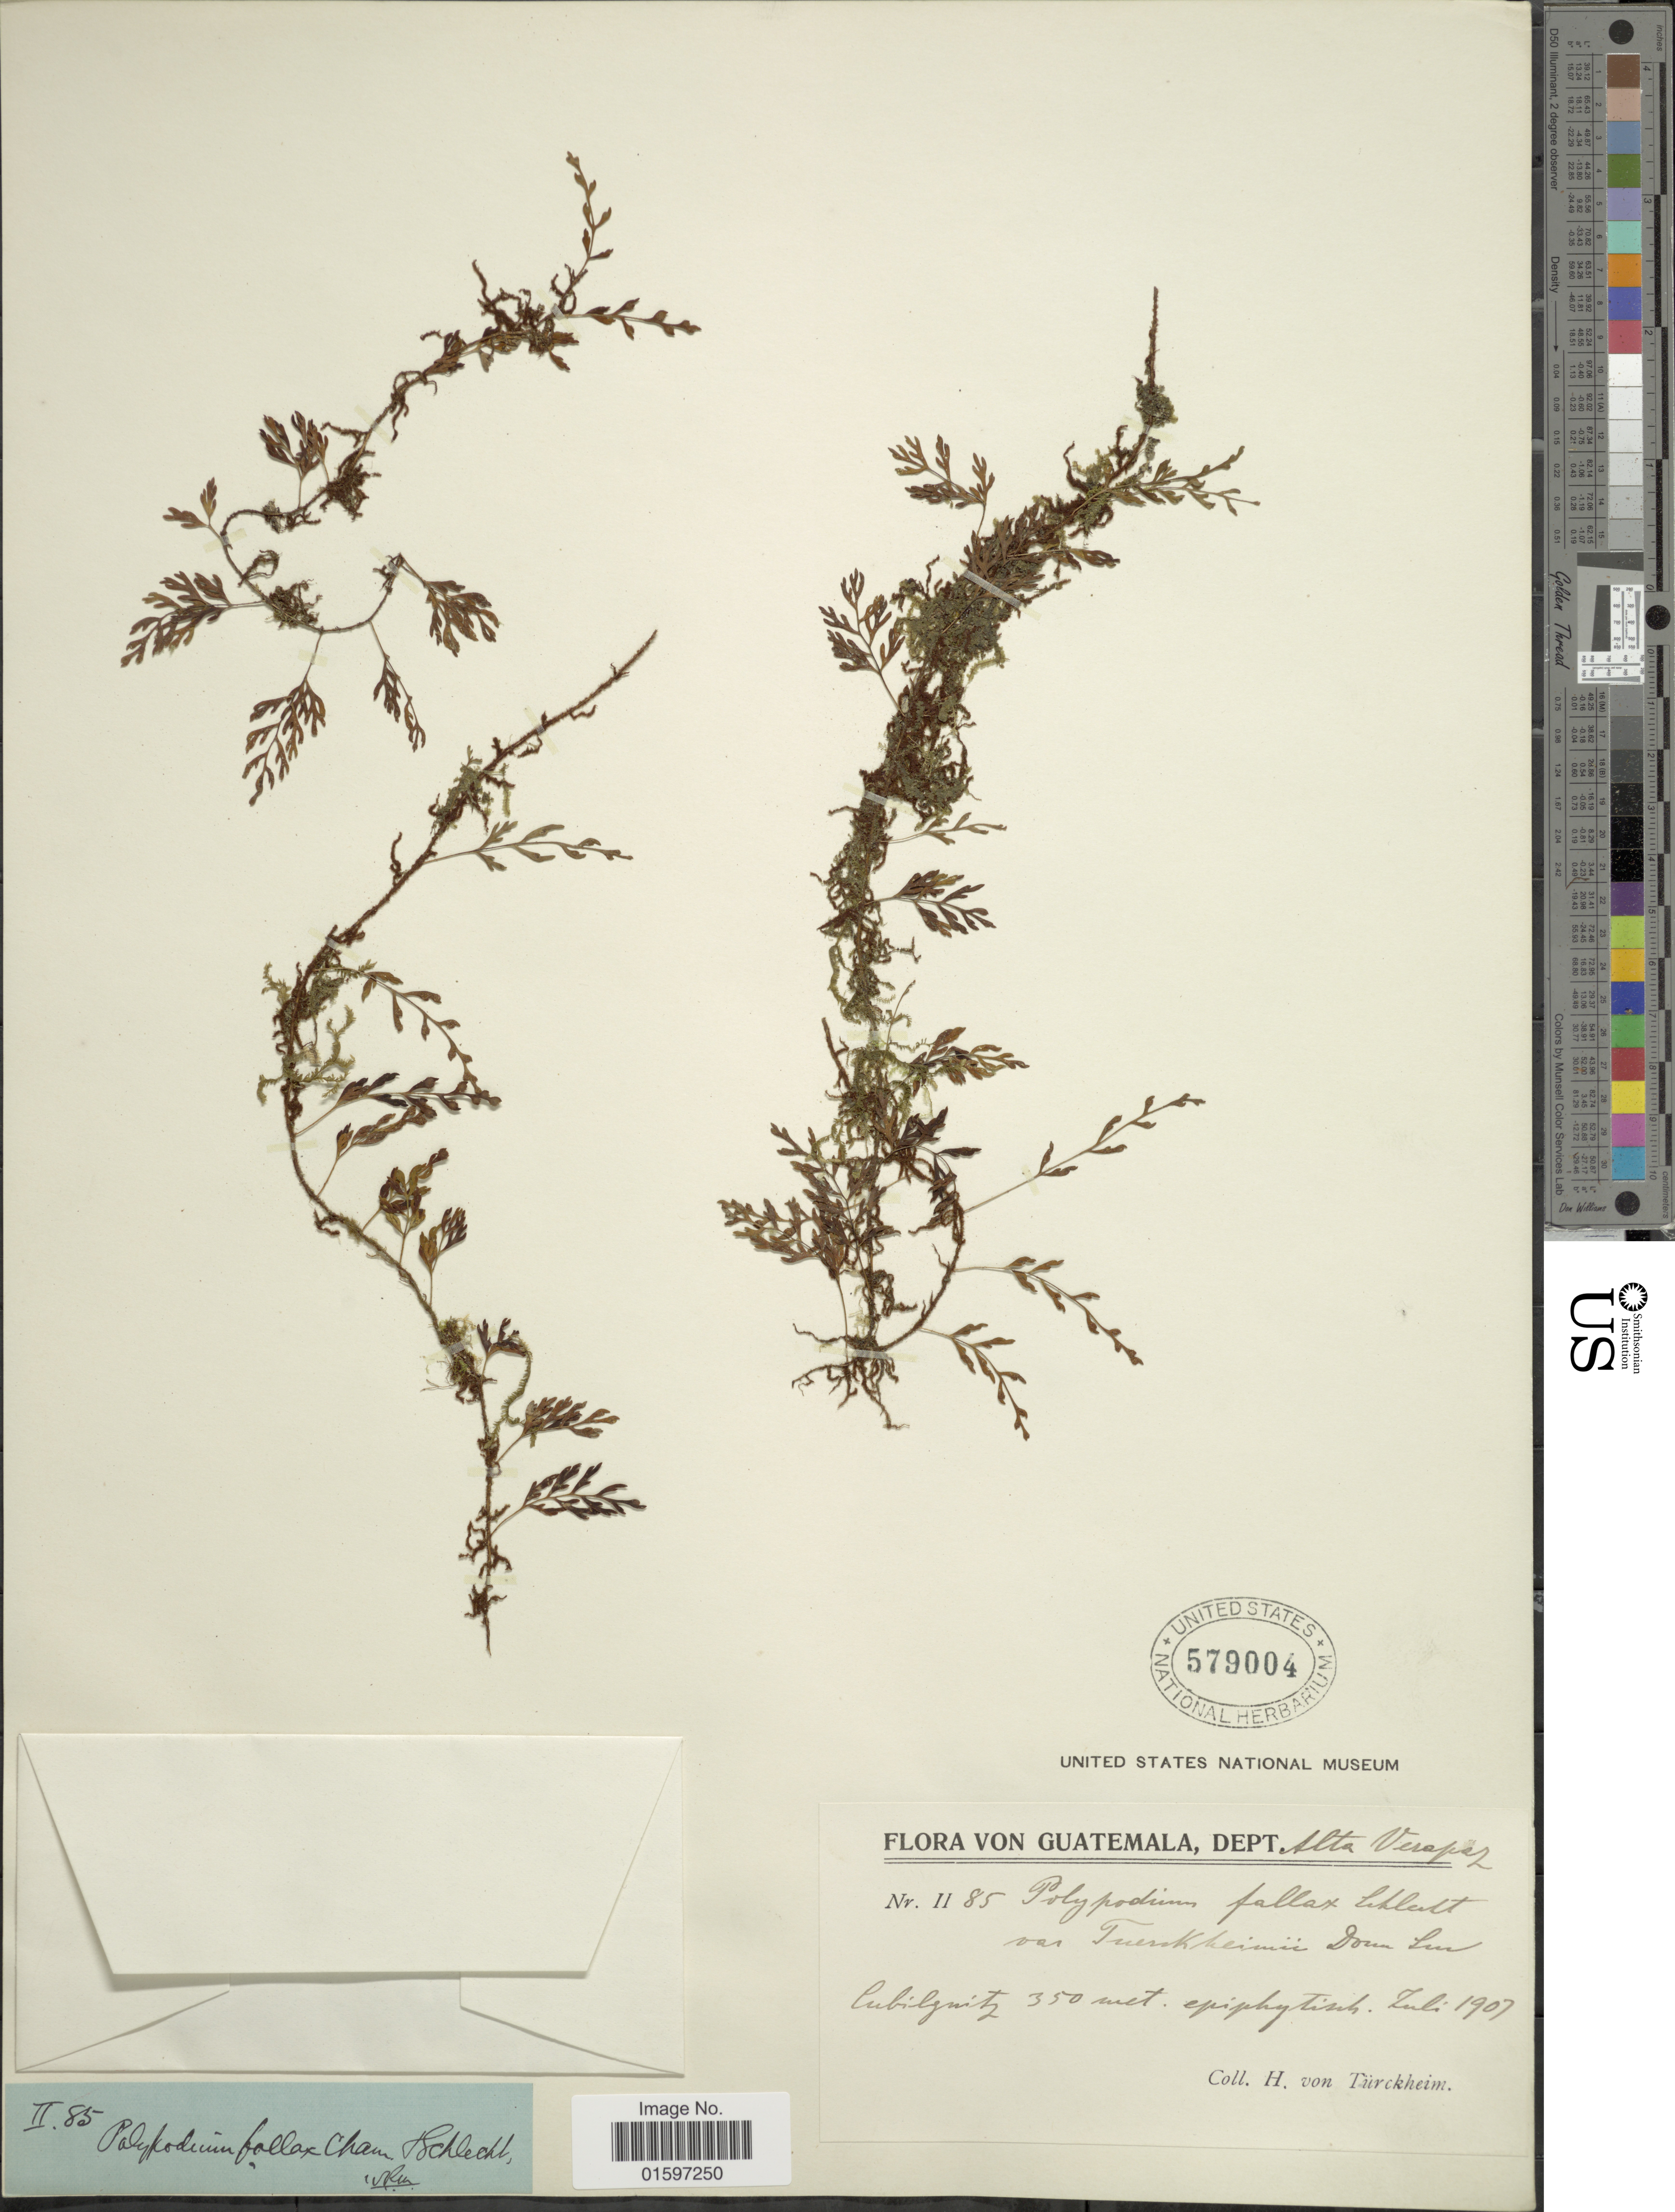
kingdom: Plantae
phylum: Tracheophyta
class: Polypodiopsida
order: Polypodiales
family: Polypodiaceae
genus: Pleopeltis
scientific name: Pleopeltis fallax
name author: (Schltdl. & Cham.) Mickel & Beitel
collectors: H. von Türckheim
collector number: II85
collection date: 1907-07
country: Guatemala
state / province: Alta Verapaz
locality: Epiphytisch [epiphytic], Cubilgüitz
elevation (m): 350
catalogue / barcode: US 579004